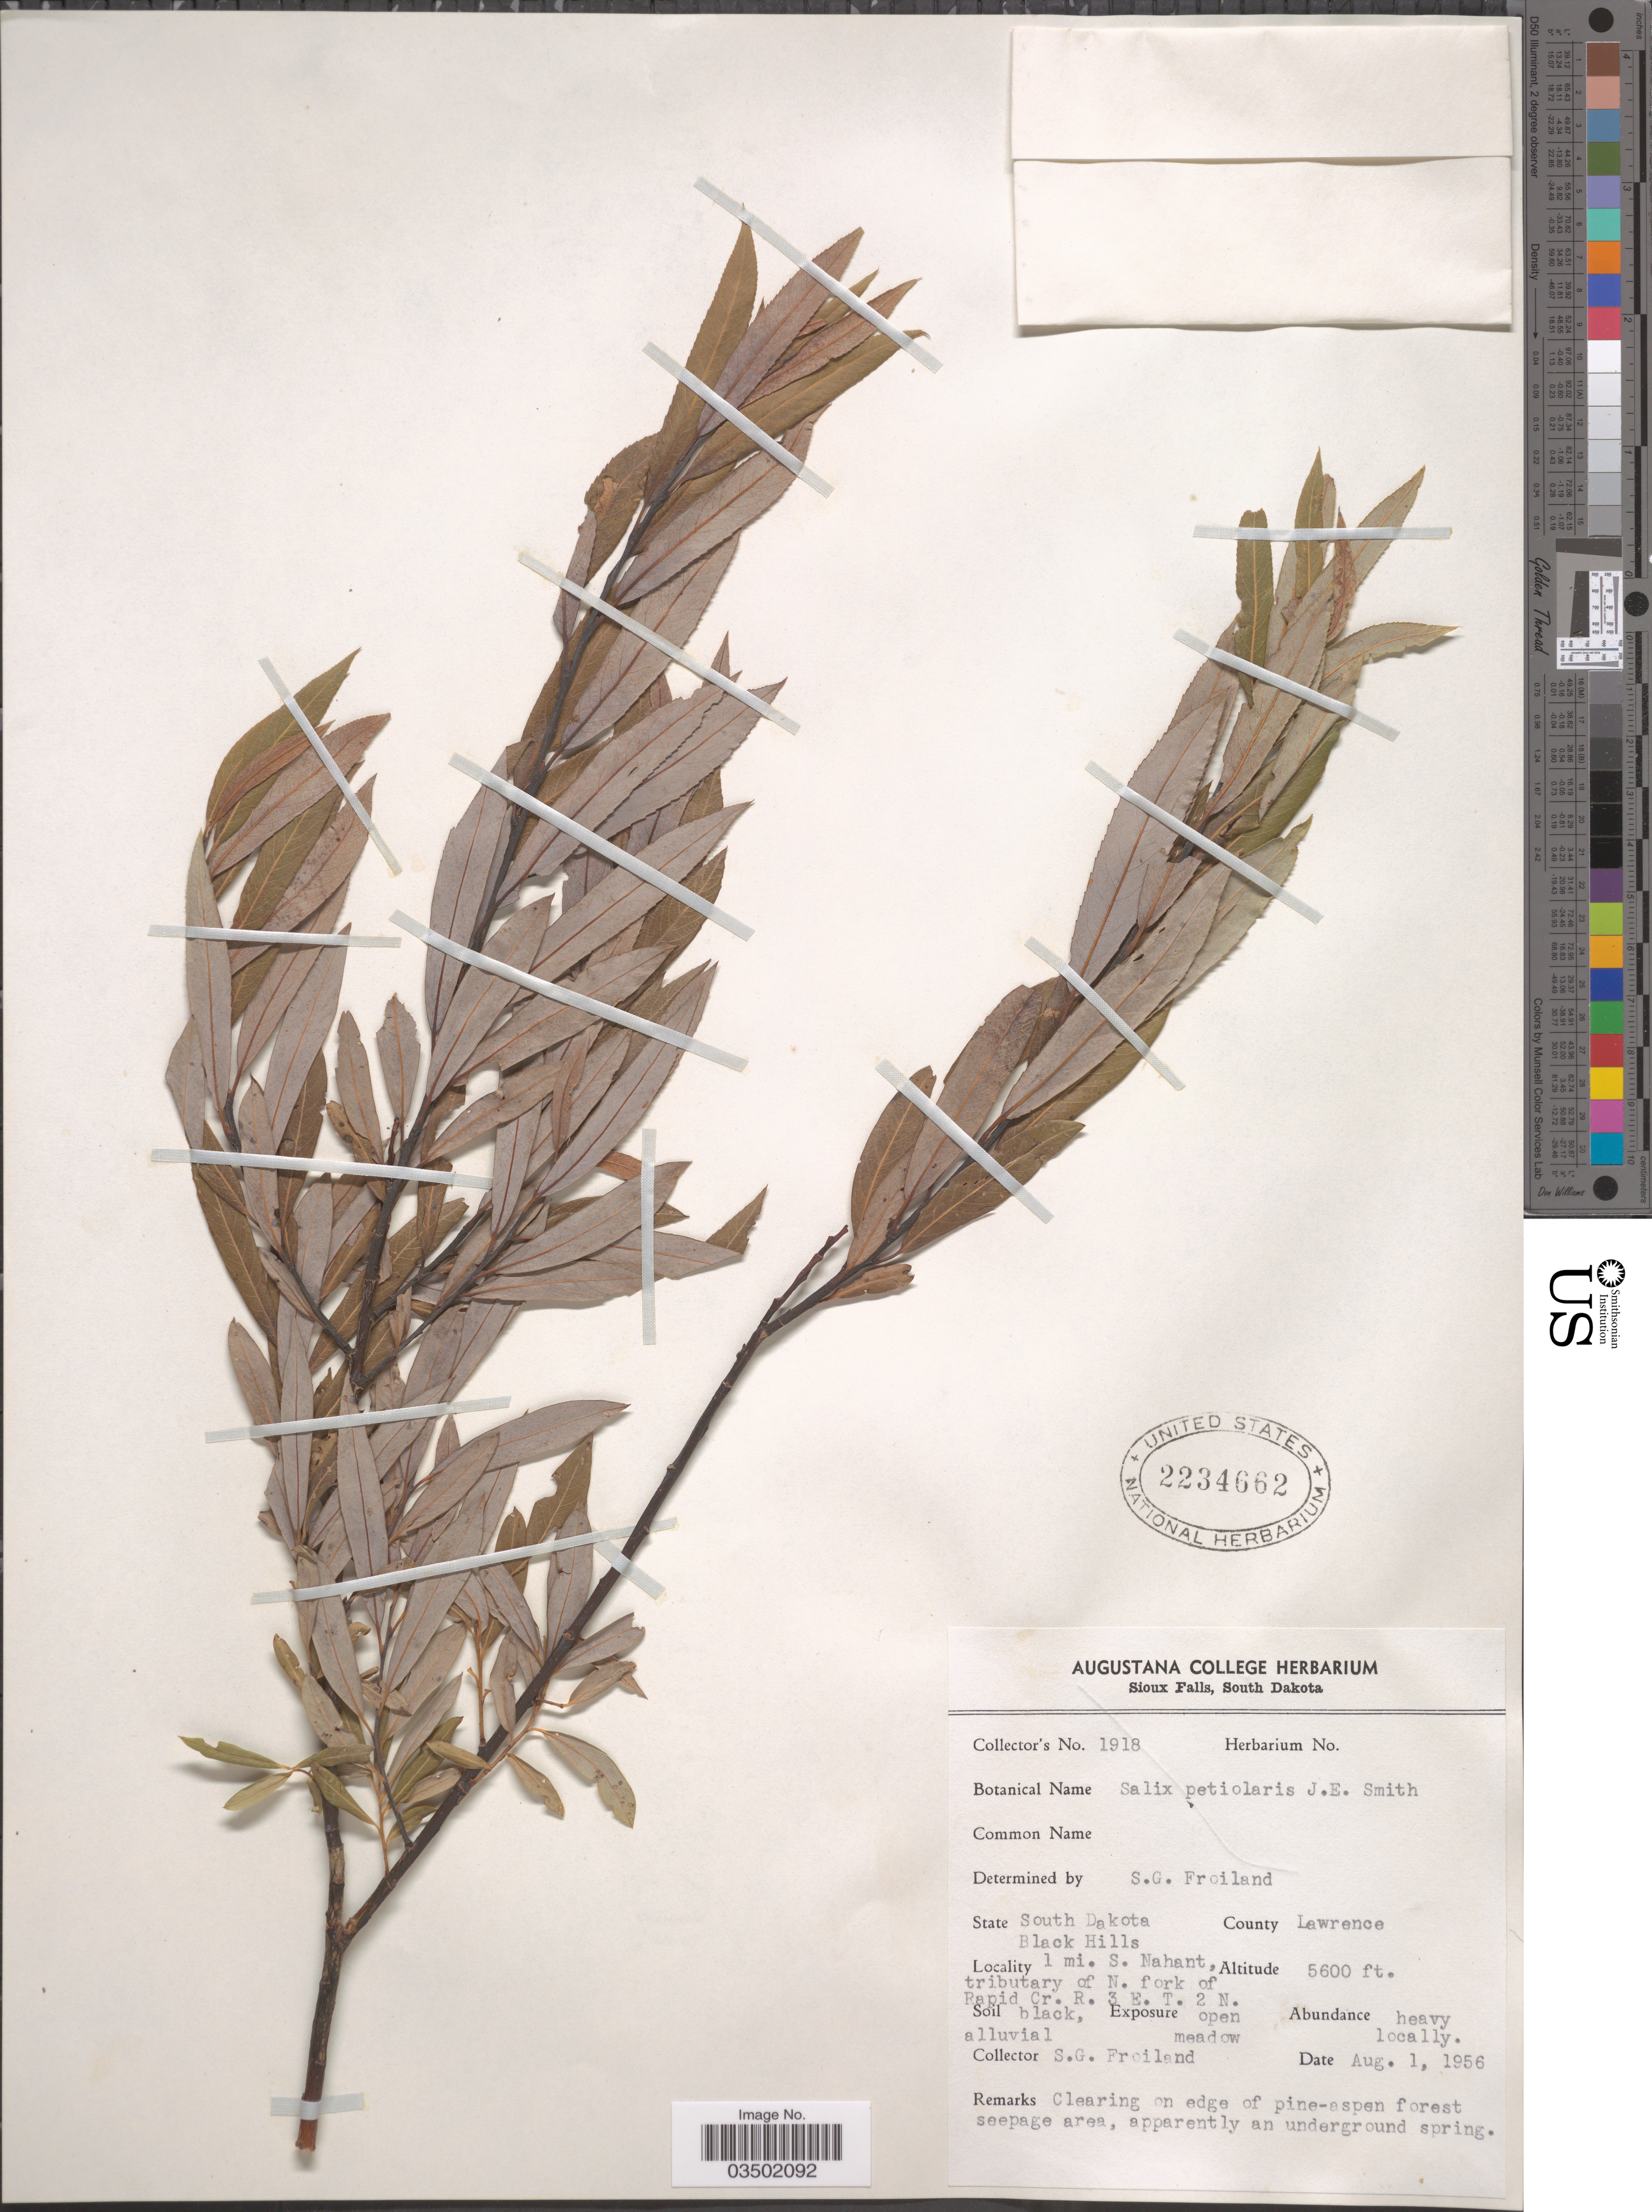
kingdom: Plantae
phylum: Tracheophyta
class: Magnoliopsida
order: Malpighiales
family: Salicaceae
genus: Salix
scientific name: Salix petiolaris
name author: Sm.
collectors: S. Froiland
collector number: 1918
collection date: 1956-08-01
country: United States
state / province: South Dakota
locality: Black Hills. County Lawrence. 1 mi. S. Nahant, tributary of N. fork of Rapid Cr. R. 3 E. T. 2 N.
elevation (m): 1707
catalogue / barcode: US 2234662